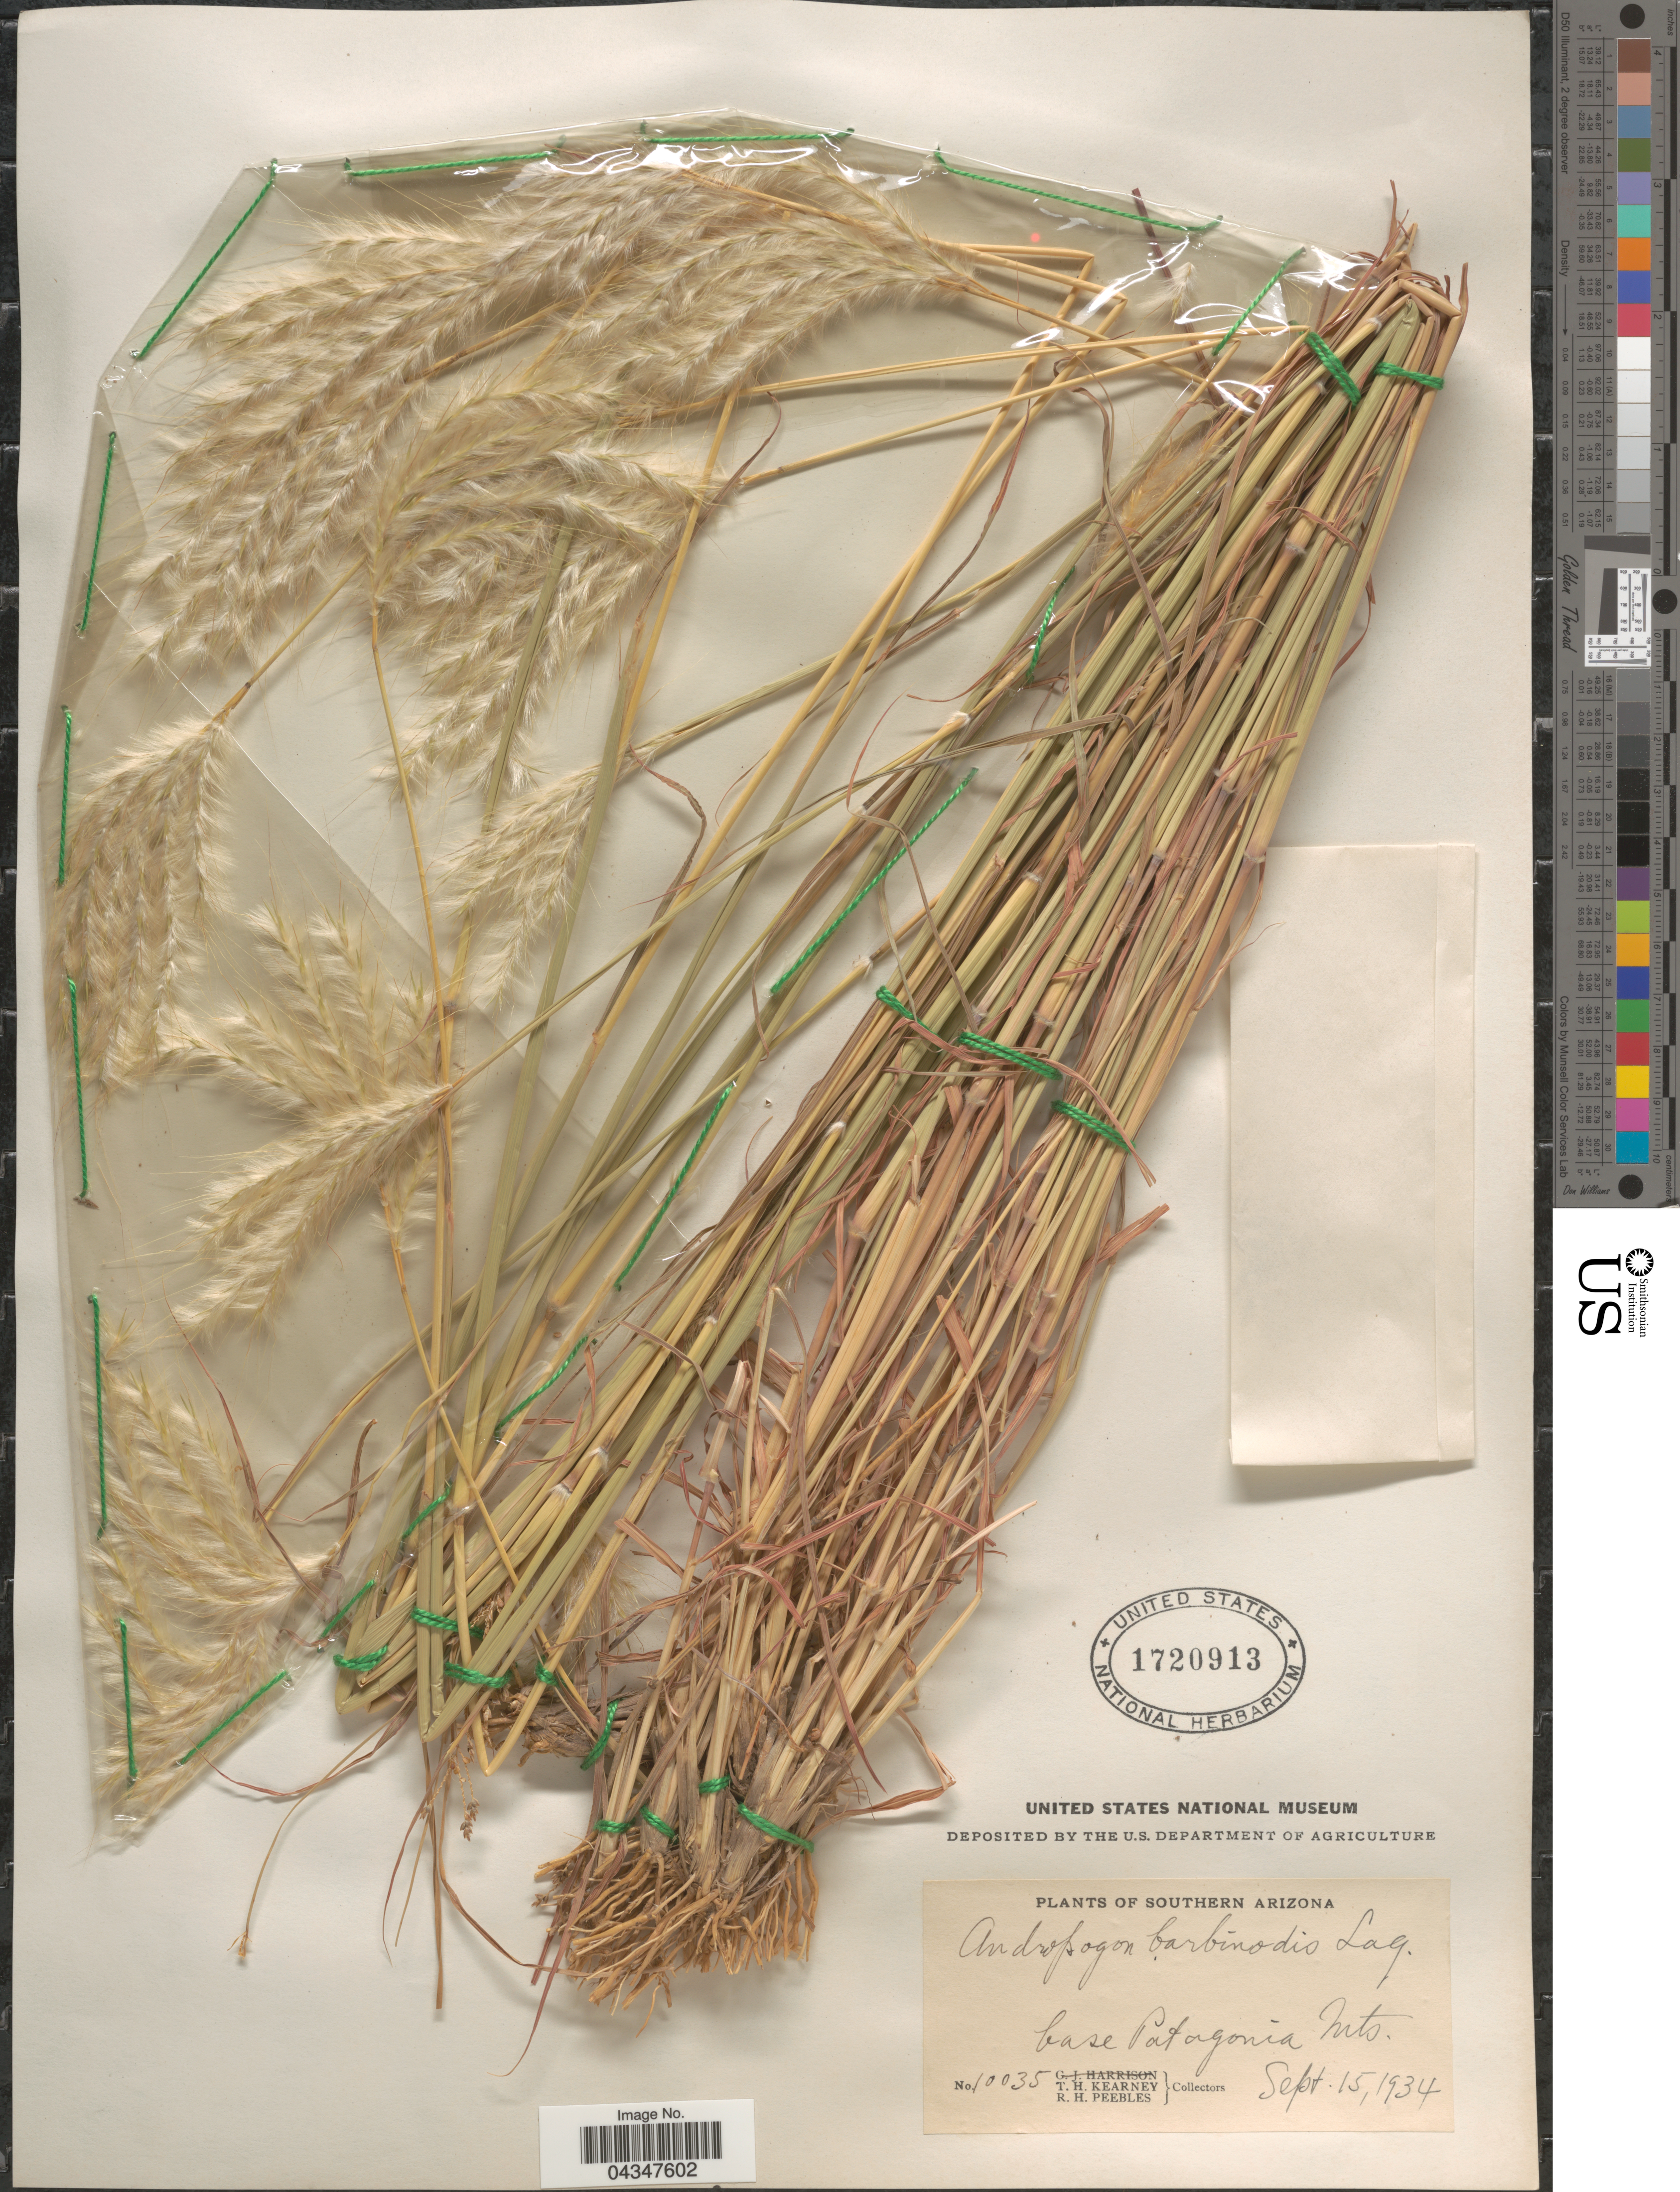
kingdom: Plantae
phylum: Tracheophyta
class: Liliopsida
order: Poales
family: Poaceae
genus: Bothriochloa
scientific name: Bothriochloa barbinodis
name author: (Lag.) Herter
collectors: T. H. Kearney & R. H. Peebles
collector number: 10035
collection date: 1934-09-15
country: United States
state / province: Arizona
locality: Southern Arizona. Base Patagonia Mts.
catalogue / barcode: US 1720913